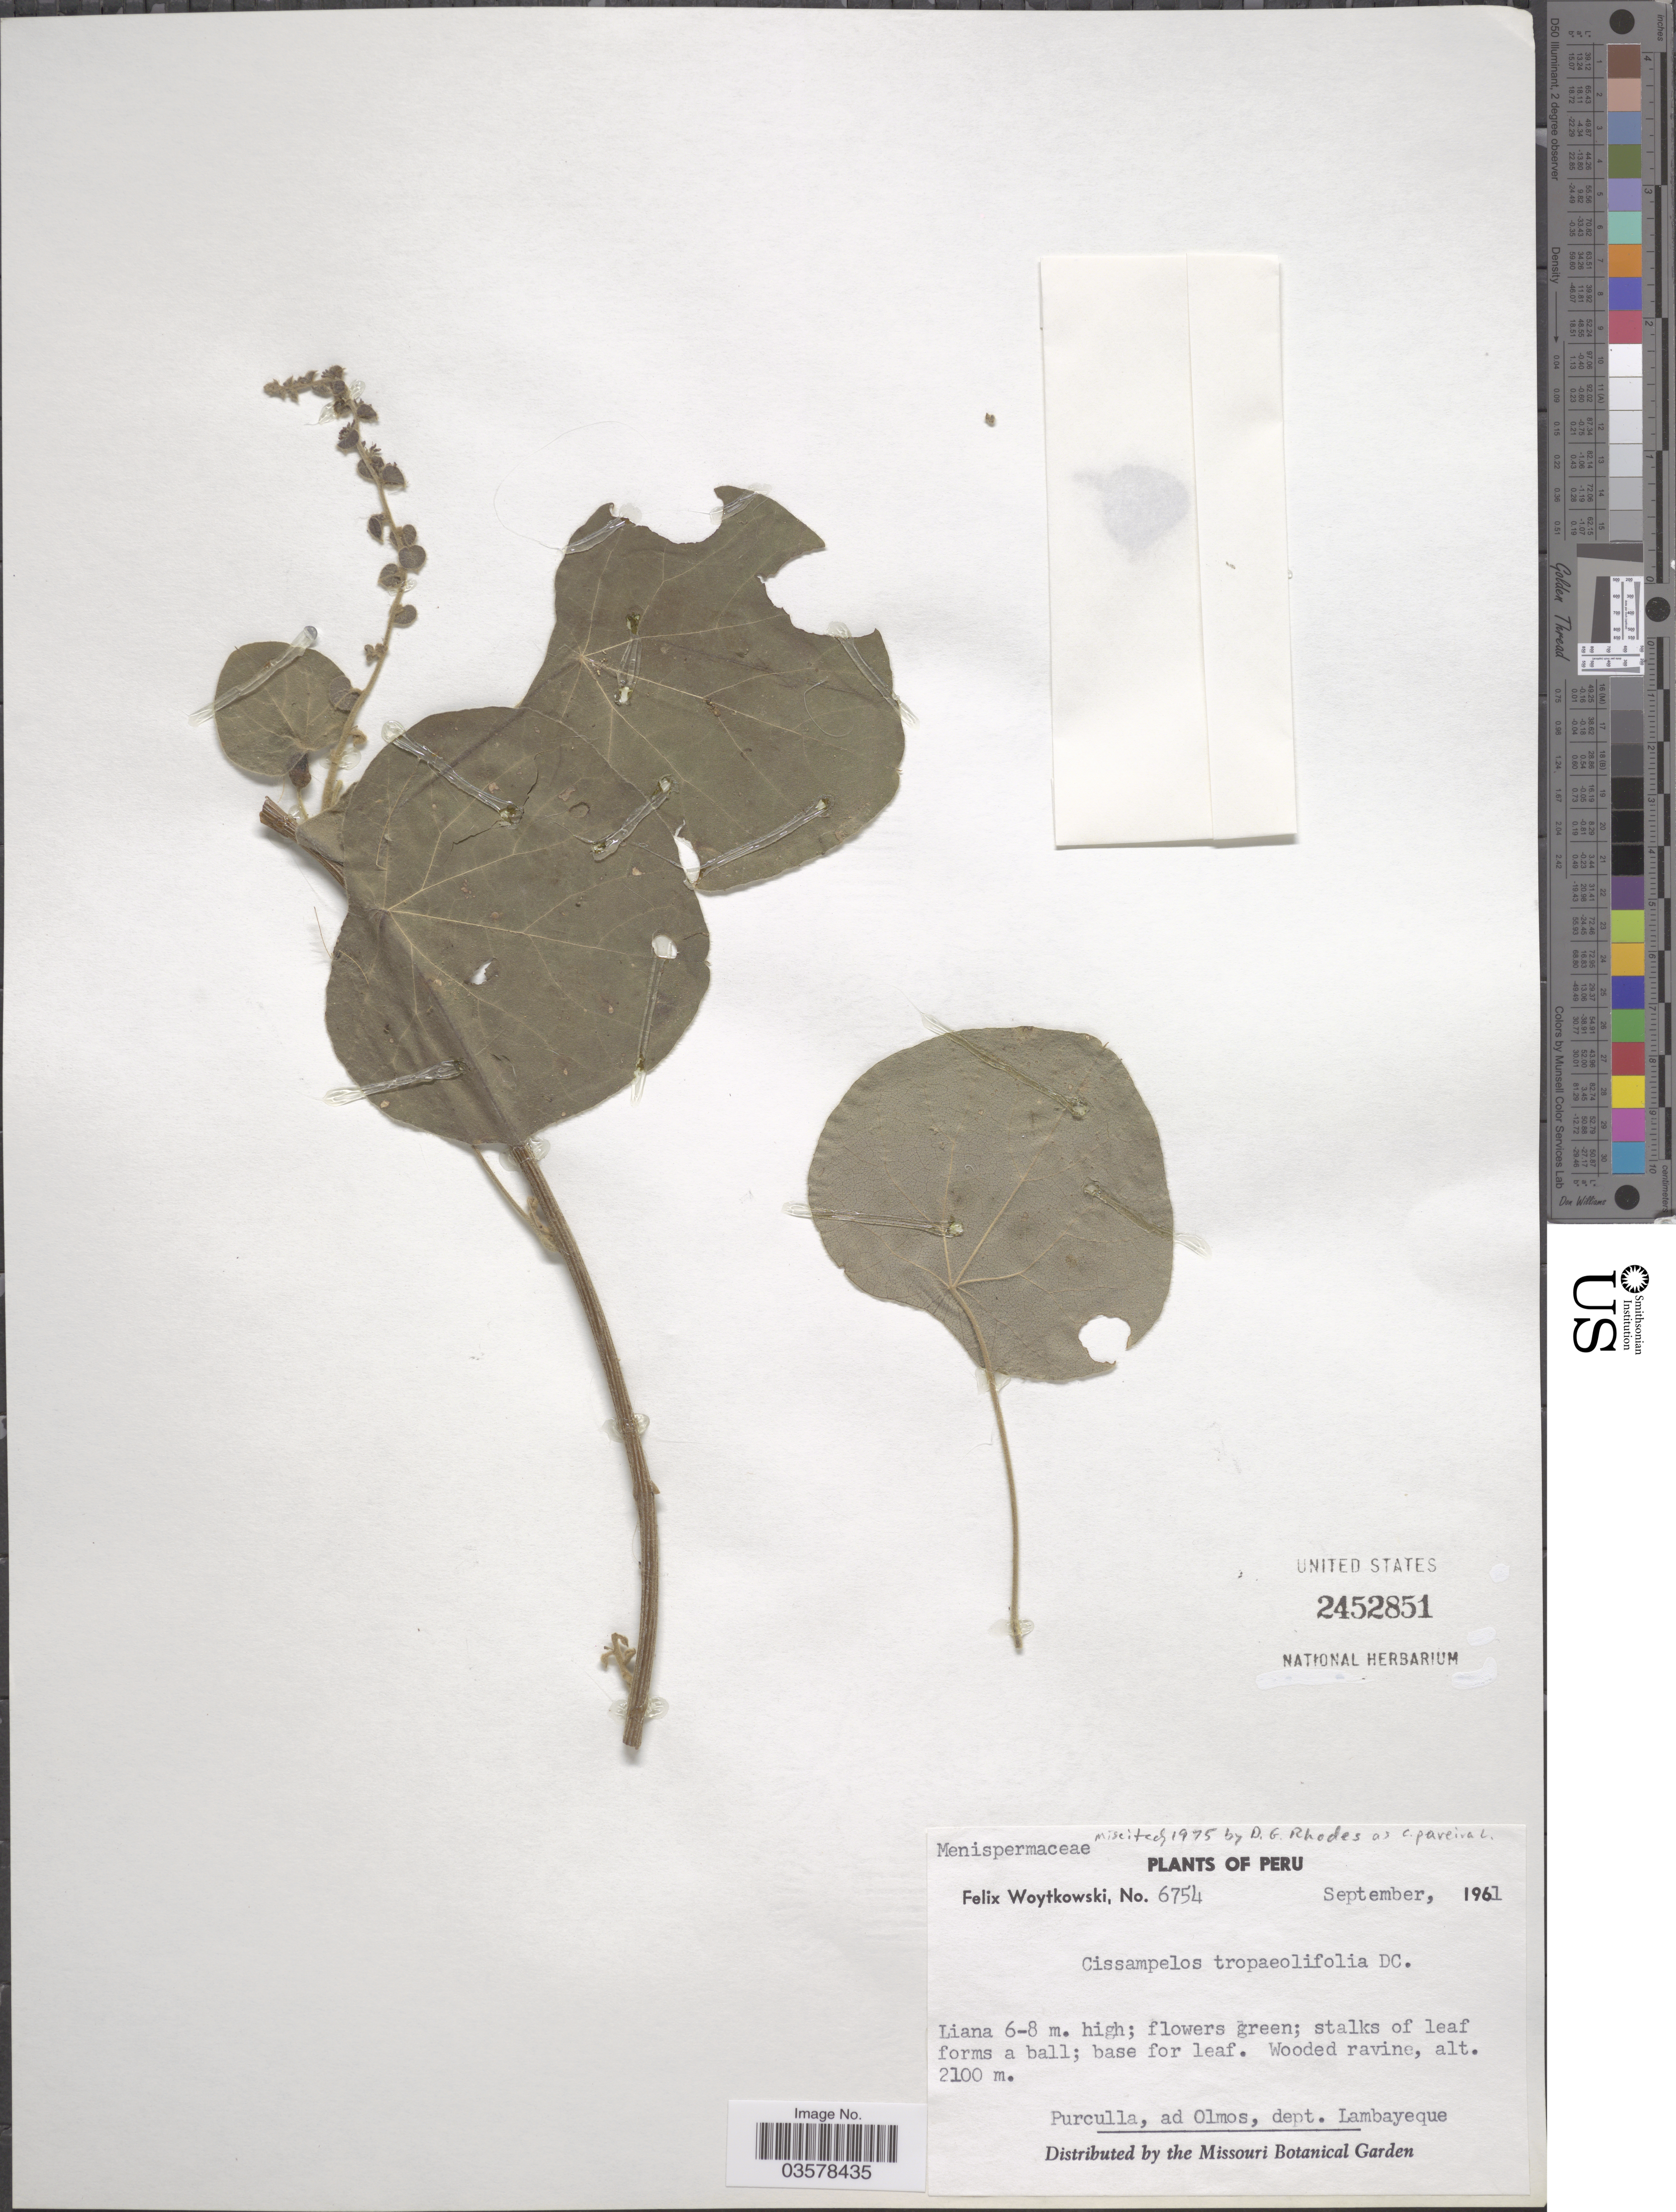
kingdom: Plantae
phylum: Tracheophyta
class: Magnoliopsida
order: Ranunculales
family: Menispermaceae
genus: Cissampelos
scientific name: Cissampelos tropaeolifolia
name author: DC.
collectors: F. Woytkowski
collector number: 6754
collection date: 1961-09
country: Peru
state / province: Lambayeque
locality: Purculla, ad Olmos, dept. Lambayeque.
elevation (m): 2100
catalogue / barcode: US 2452851